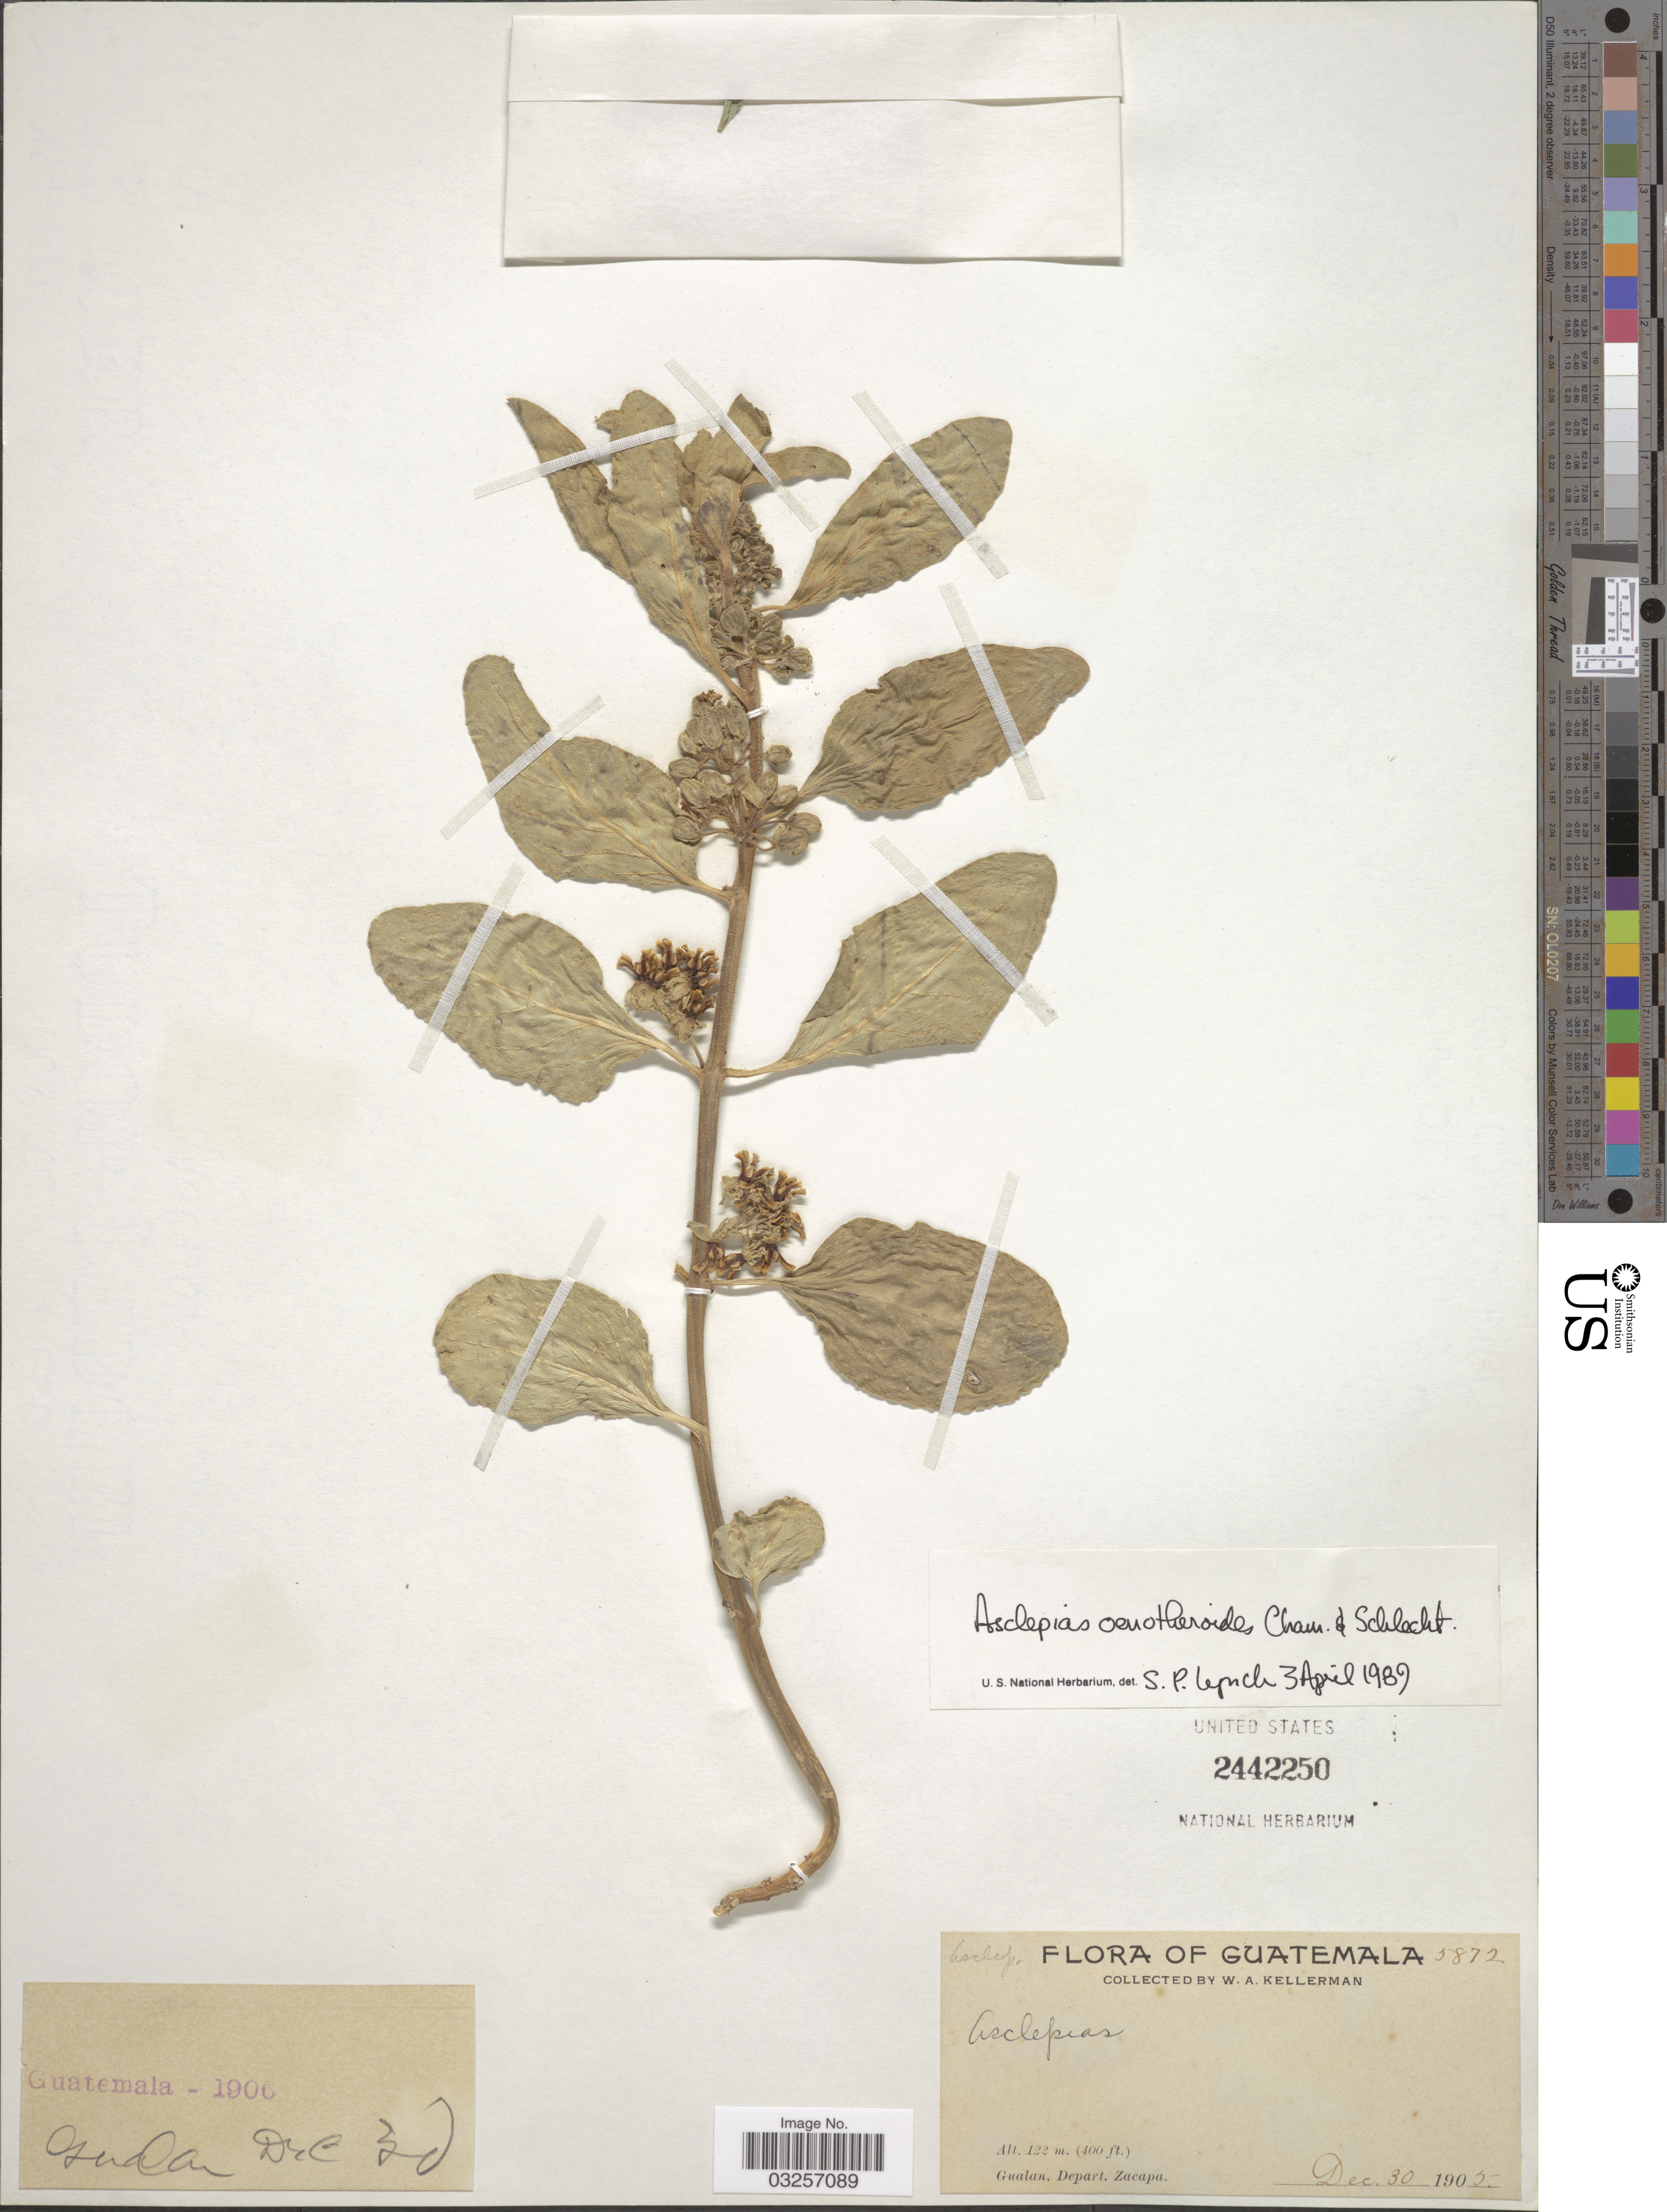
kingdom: Plantae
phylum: Tracheophyta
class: Magnoliopsida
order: Gentianales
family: Apocynaceae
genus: Asclepias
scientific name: Asclepias oenotheroides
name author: Schltdl. & Cham.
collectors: W. Kellerman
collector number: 5872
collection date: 1905-12-30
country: Guatemala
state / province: Zacapa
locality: Gualan, Depart. Zacapa.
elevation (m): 122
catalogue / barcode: US 2442250